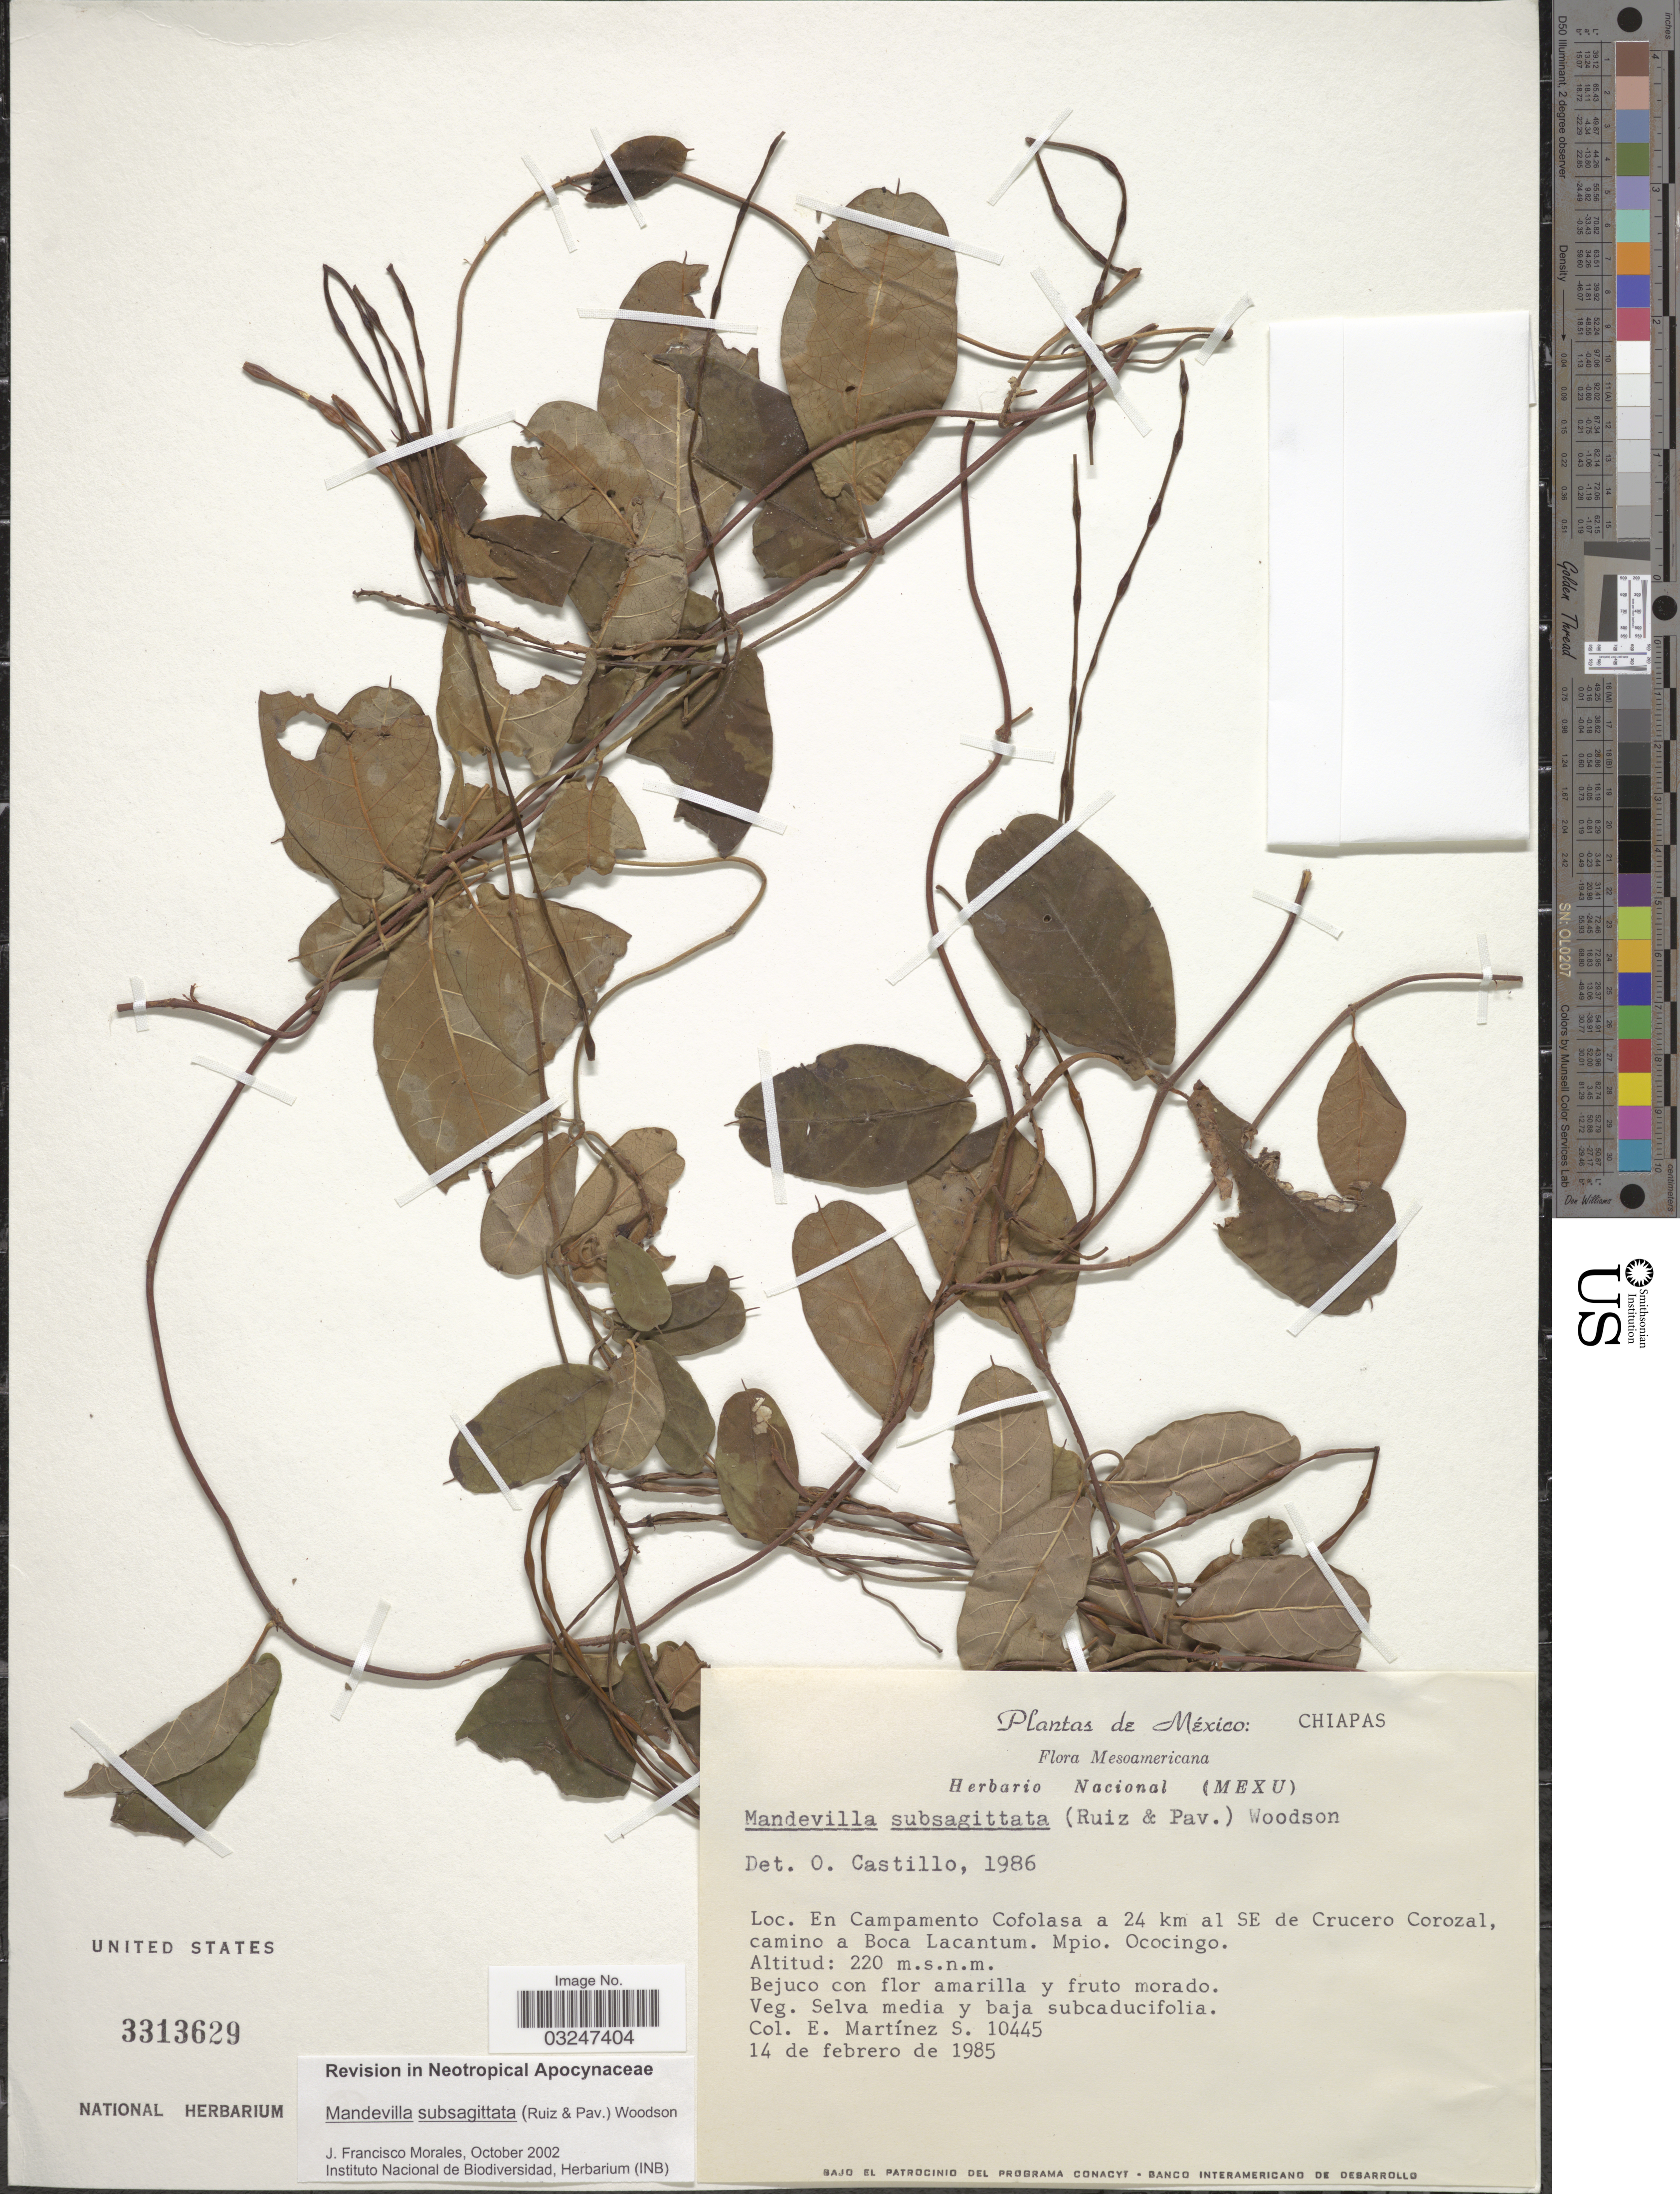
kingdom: Plantae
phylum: Tracheophyta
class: Magnoliopsida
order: Gentianales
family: Apocynaceae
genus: Mandevilla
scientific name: Mandevilla subsagittata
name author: (Ruiz & Pav.) Woodson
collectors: E. M. Martínez S.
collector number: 10445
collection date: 1985-02-14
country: Mexico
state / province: Chiapas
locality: En Campamento Cofolasa a 24 km al SE de Crucero Corozal, camino a Boca Lacantum. Mpio. Ococingo.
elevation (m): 220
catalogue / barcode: US 3313629